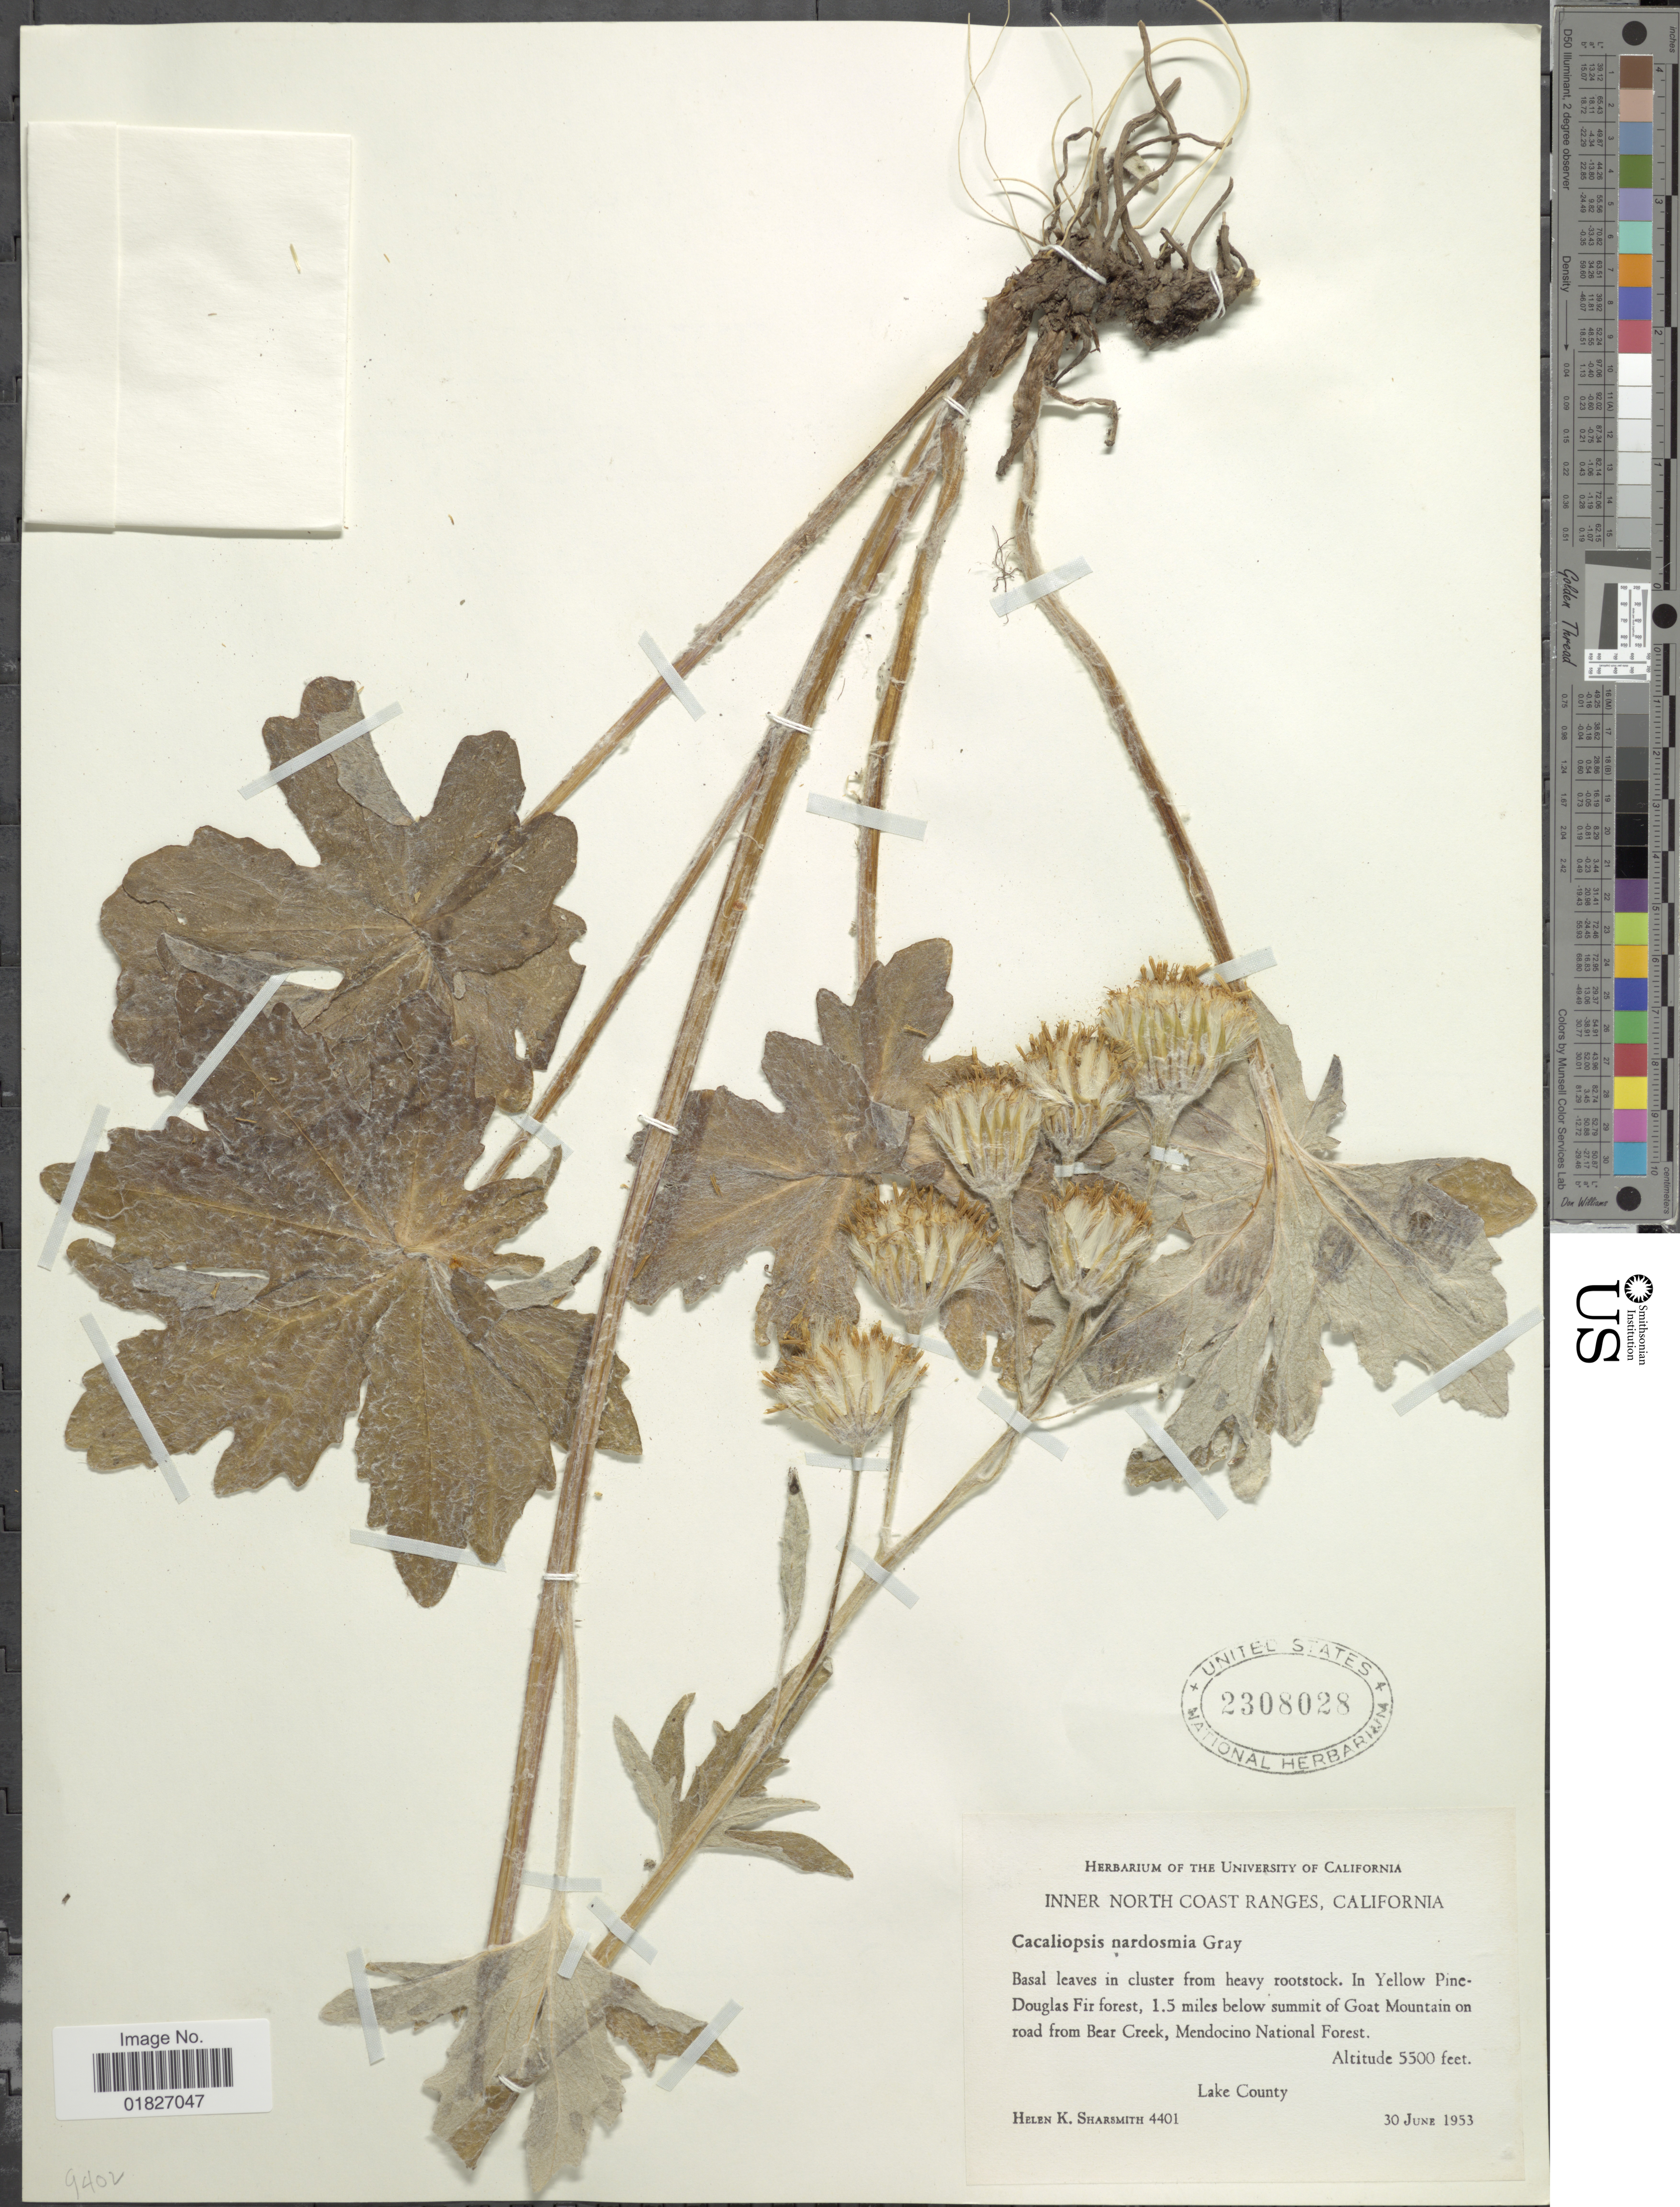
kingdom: Plantae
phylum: Tracheophyta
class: Magnoliopsida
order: Asterales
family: Asteraceae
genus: Cacaliopsis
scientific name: Cacaliopsis nardosmia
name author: A. Gray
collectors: H. Sharsmith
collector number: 4401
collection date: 1953-06-30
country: United States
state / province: California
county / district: Lake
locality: Inner North Coast Ranges, Pine-Douglas Fir forest, 1.5 miles belowsummit of Goat Mountain on road from Bear Creek, Mendocino National Forest, Lake County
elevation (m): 1676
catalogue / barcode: US 2308028